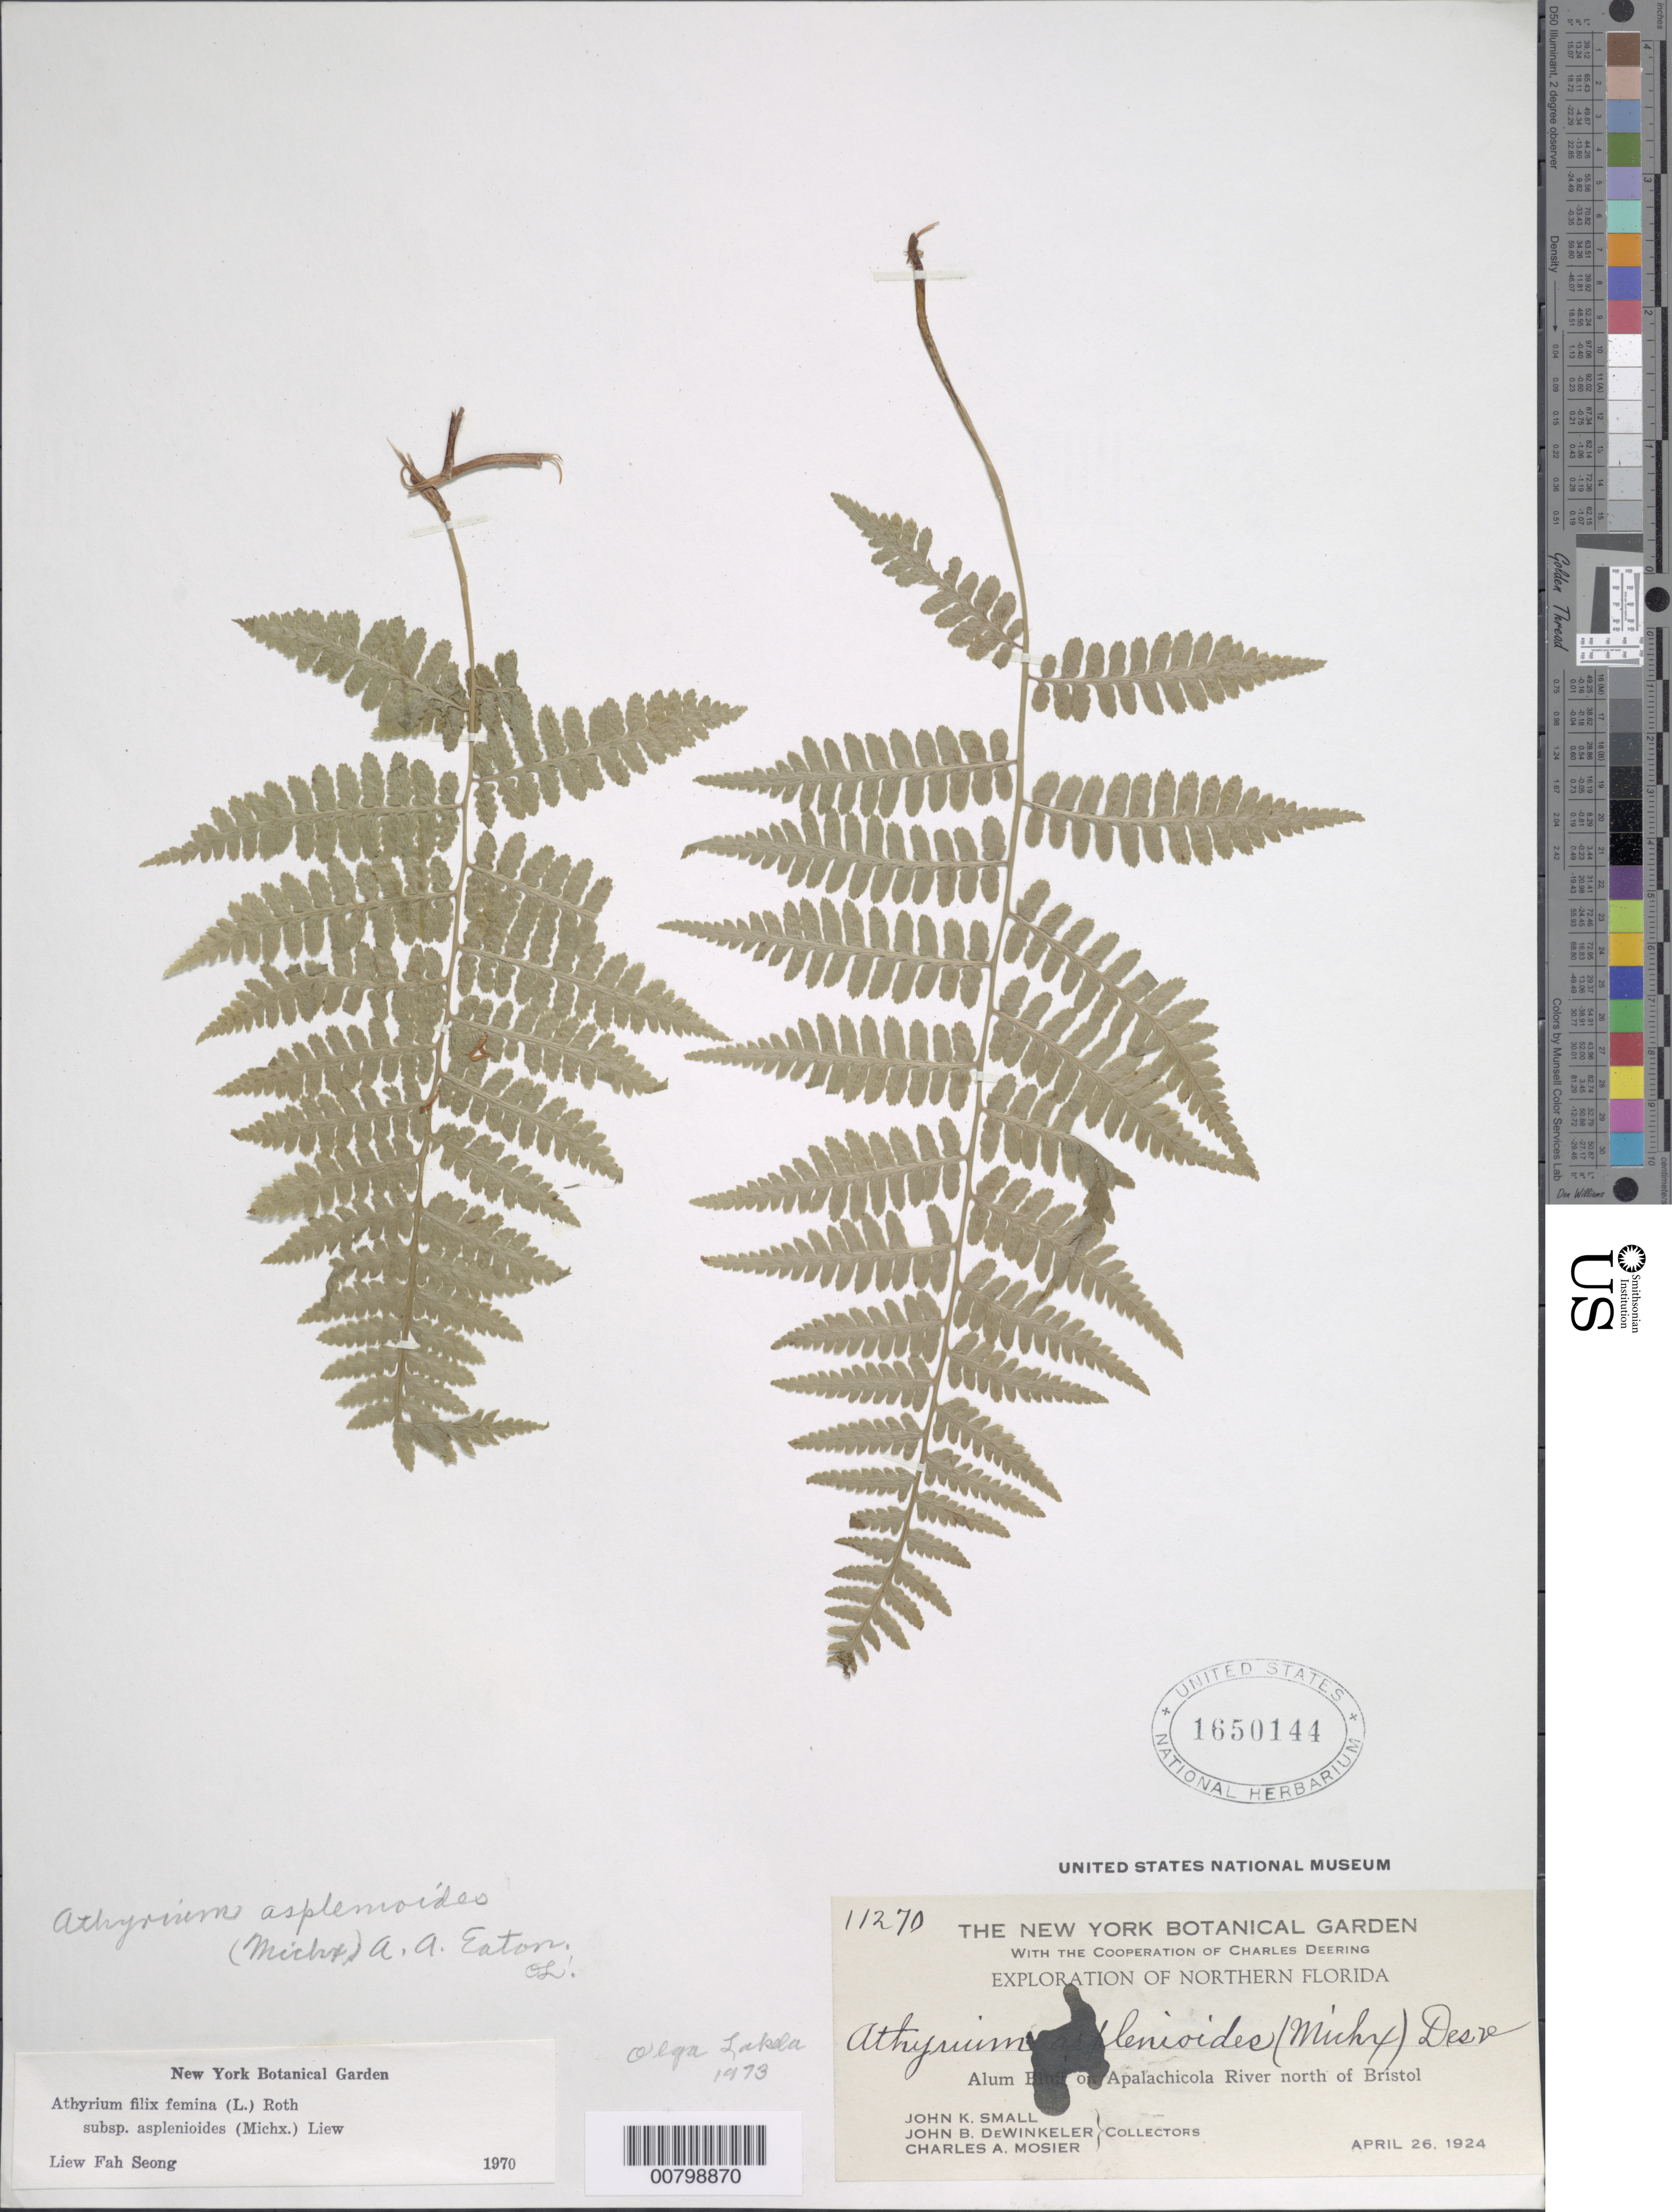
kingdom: Plantae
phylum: Tracheophyta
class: Polypodiopsida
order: Polypodiales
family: Athyriaceae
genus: Athyrium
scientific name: Athyrium filix-femina subsp. asplenioides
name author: (Michx.) Hultén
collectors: J. K. Small, J. B. Dewinkeler & C. A. Mosier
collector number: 11270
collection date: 1924-04-26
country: United States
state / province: Florida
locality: Northern Florida, AlumBluff on Apalachicola River north of Bristol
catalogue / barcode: US 1650144